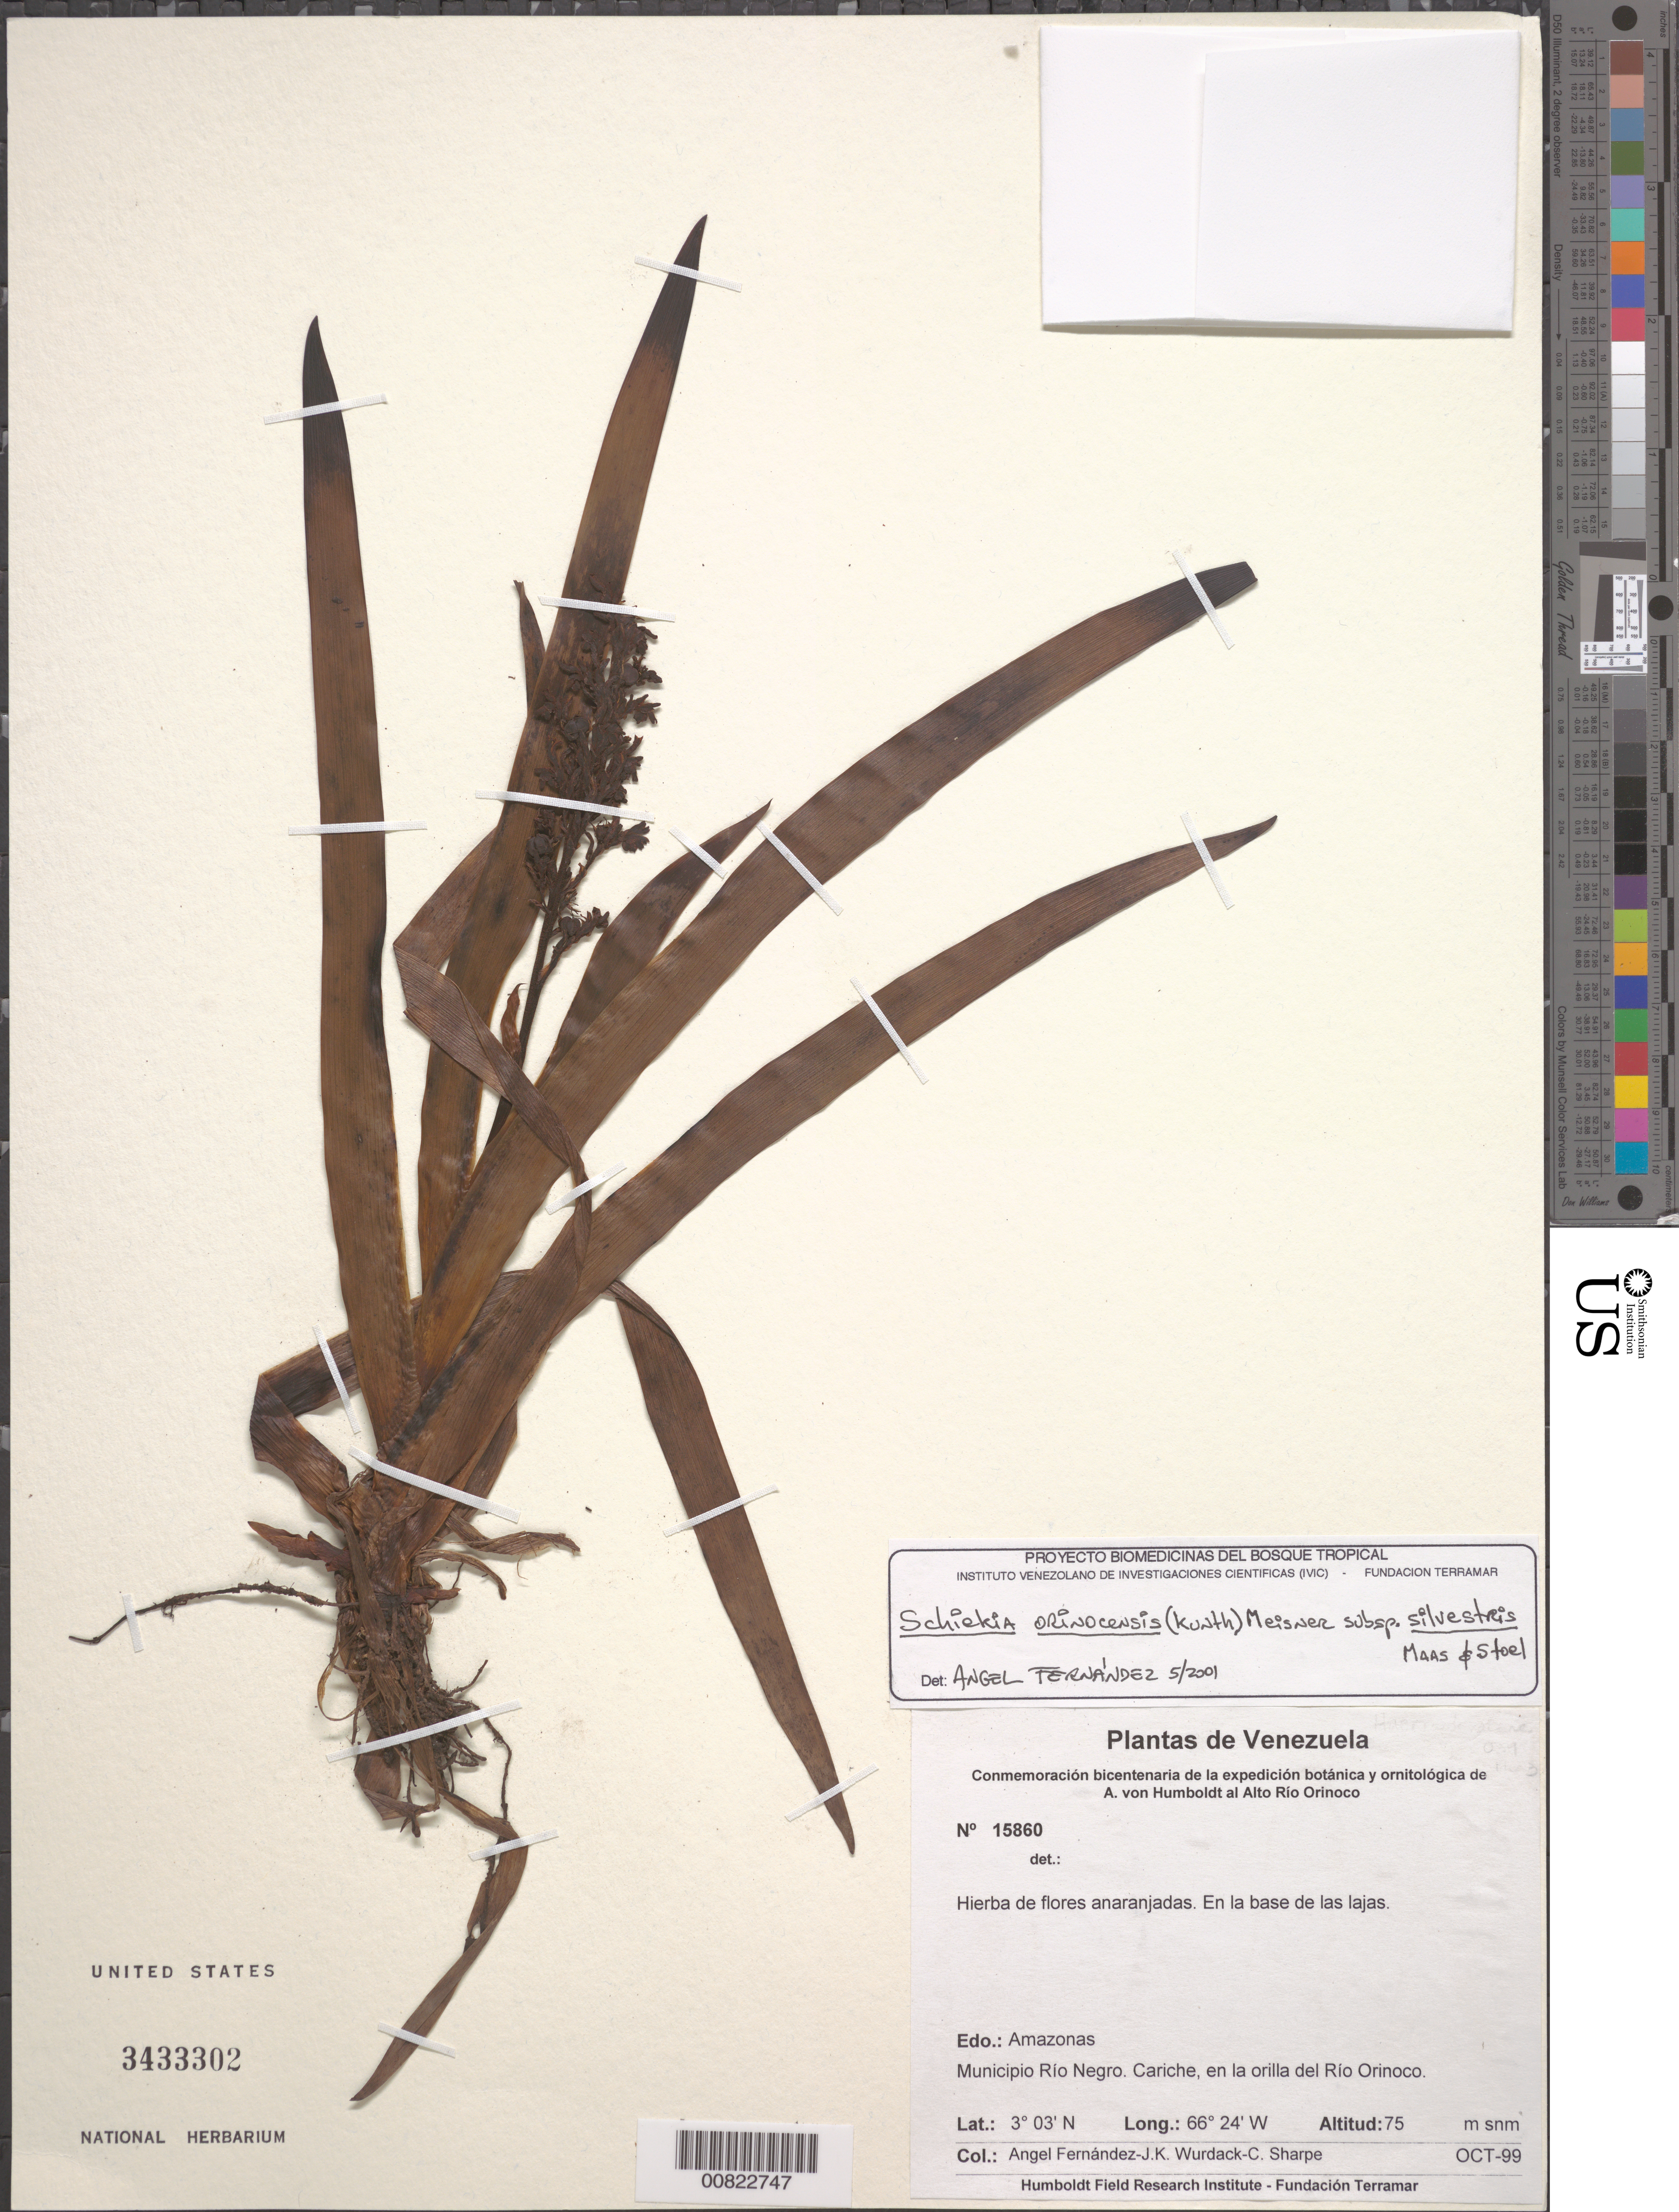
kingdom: Plantae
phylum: Tracheophyta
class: Liliopsida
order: Commelinales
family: Haemodoraceae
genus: Schiekia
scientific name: Schiekia orinocensis subsp. silvestris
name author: Maas & Stoel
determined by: Fernández, A.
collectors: A. Fernández, K. Wurdack & C. Sharpe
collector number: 15860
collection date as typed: Oct-99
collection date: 1999-10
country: Venezuela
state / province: Amazonas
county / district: Río Negro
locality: Cariche, Río Orinoco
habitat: Base de la laja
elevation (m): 75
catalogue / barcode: US 3433302